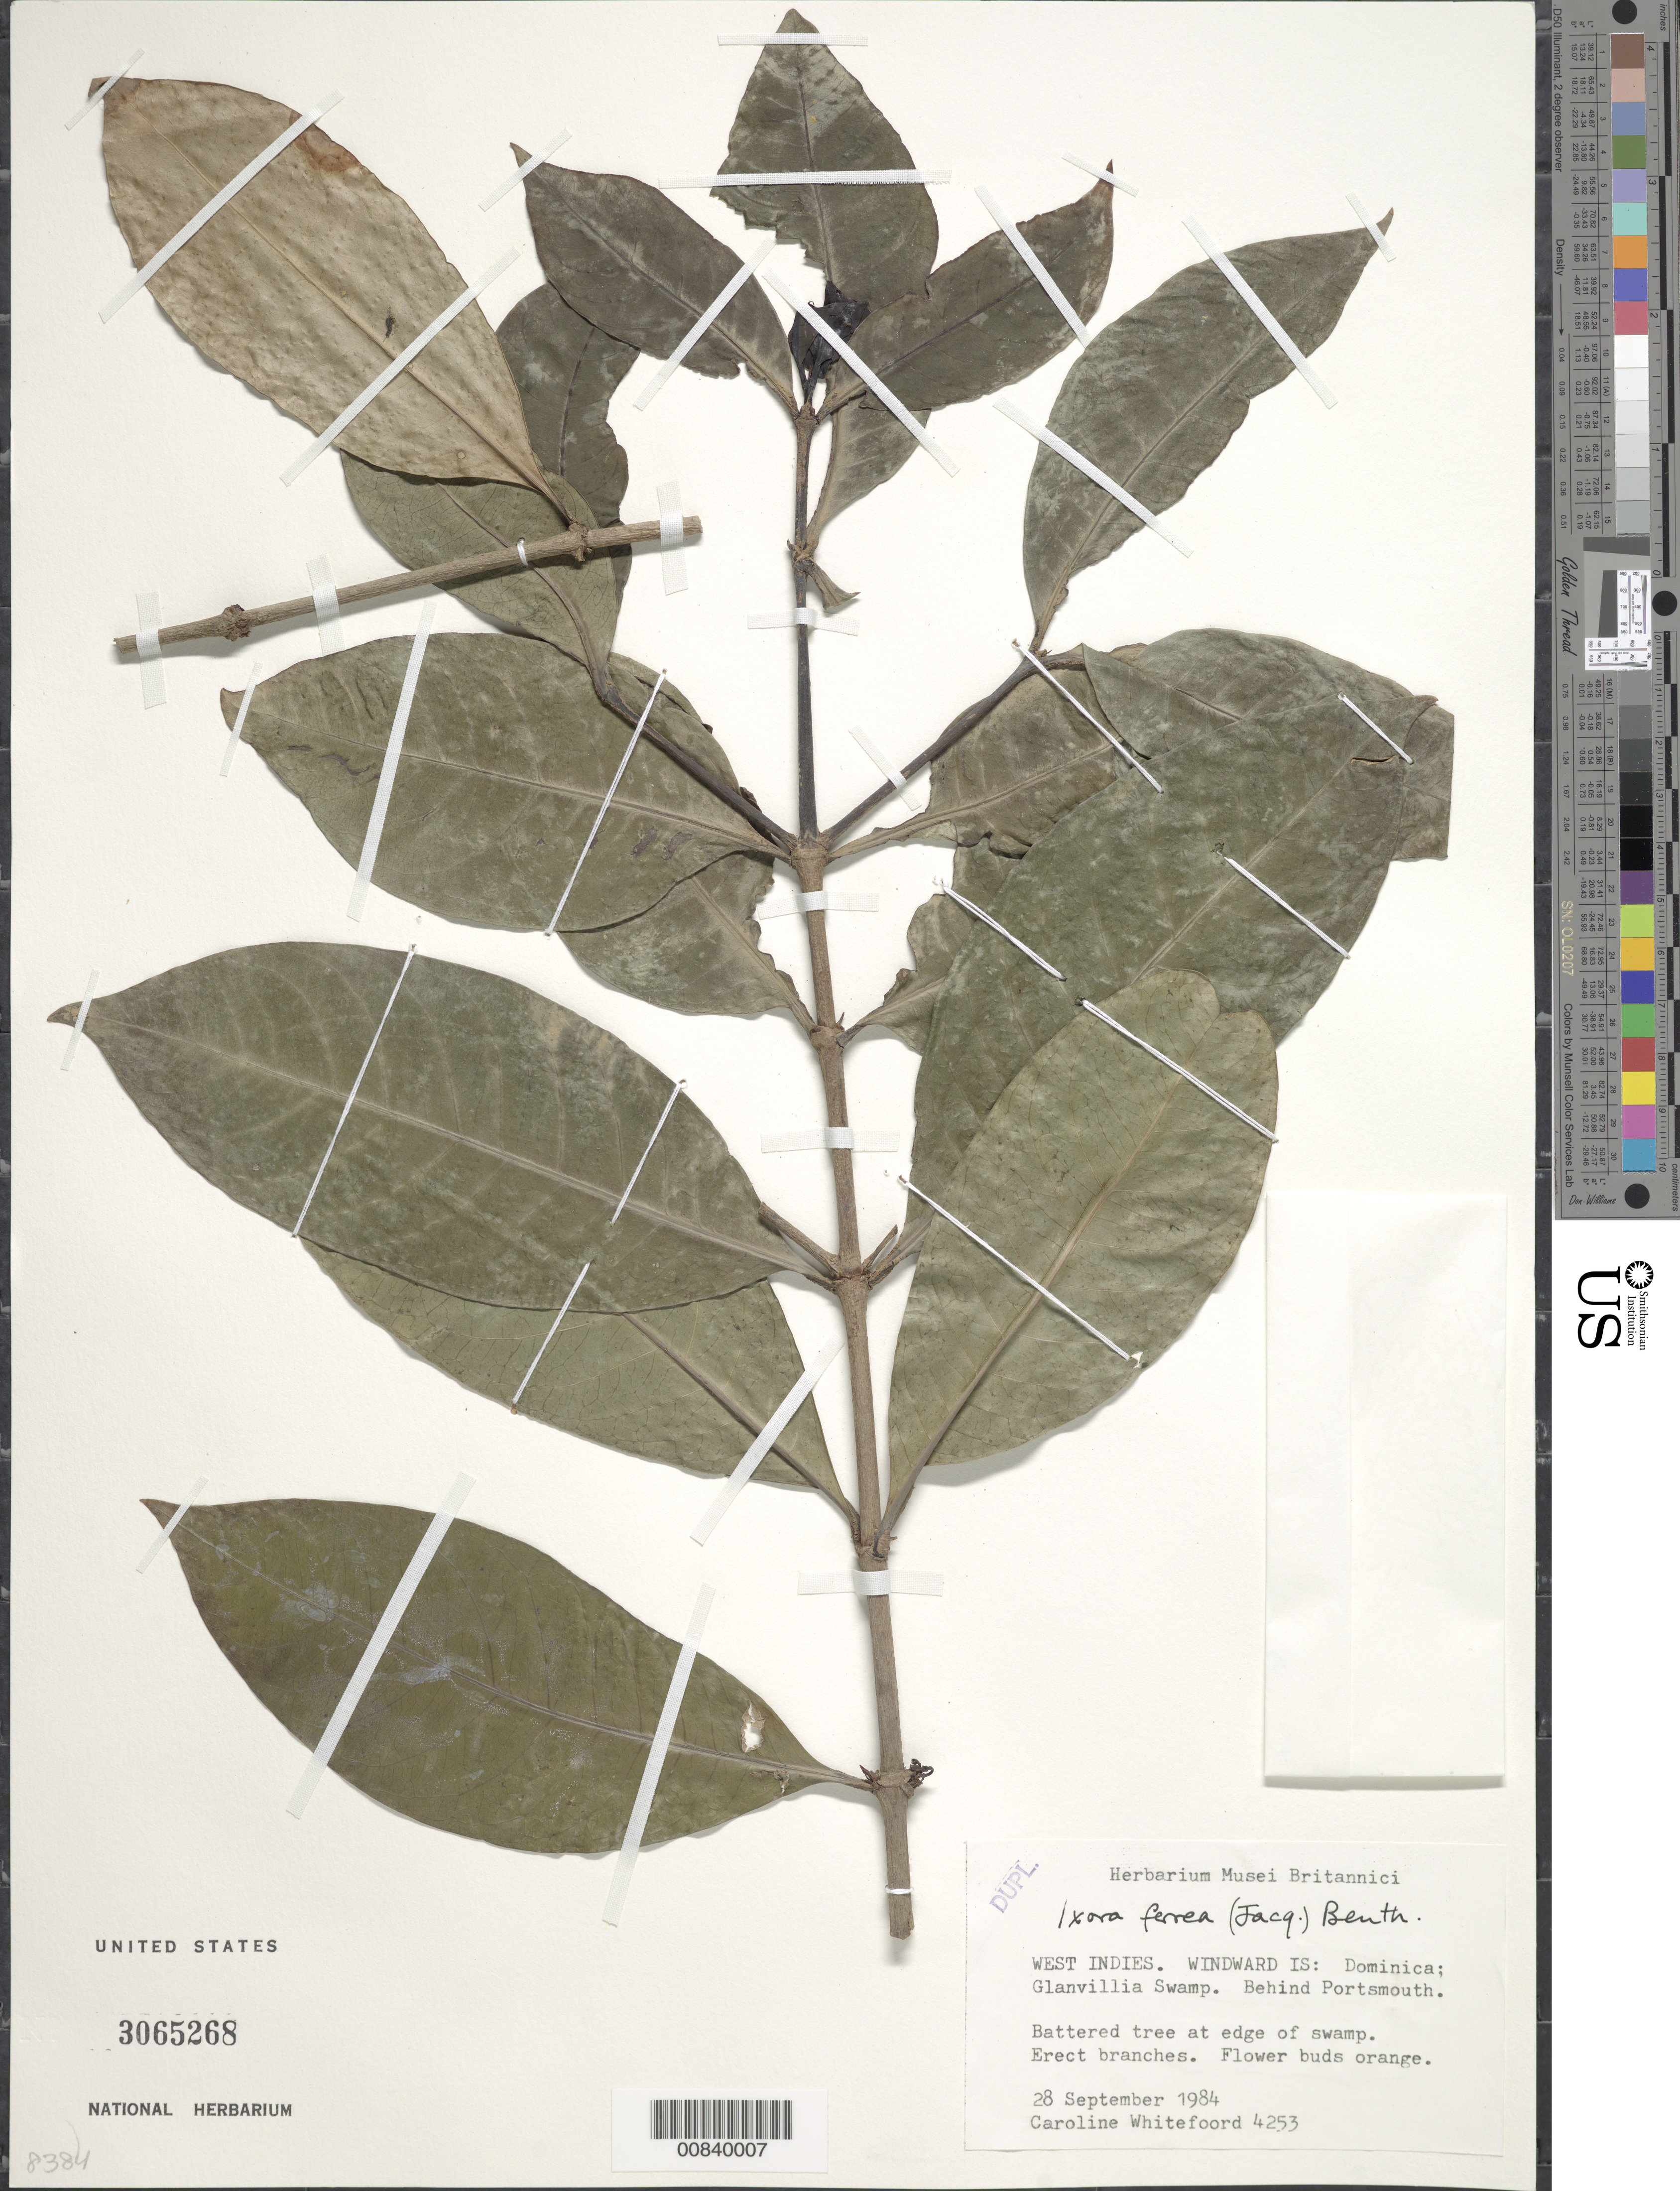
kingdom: Plantae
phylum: Tracheophyta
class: Magnoliopsida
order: Gentianales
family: Rubiaceae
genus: Ixora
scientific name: Ixora ferrea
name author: (Jacq.) Benth.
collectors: C. Whitefoord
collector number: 4253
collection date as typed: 28 Sep 1984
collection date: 1984-09-28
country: Dominica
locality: Windward Is. Glanvillia swamp. Behind Portsmouth.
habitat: At edge of swamp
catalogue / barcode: US 3065268